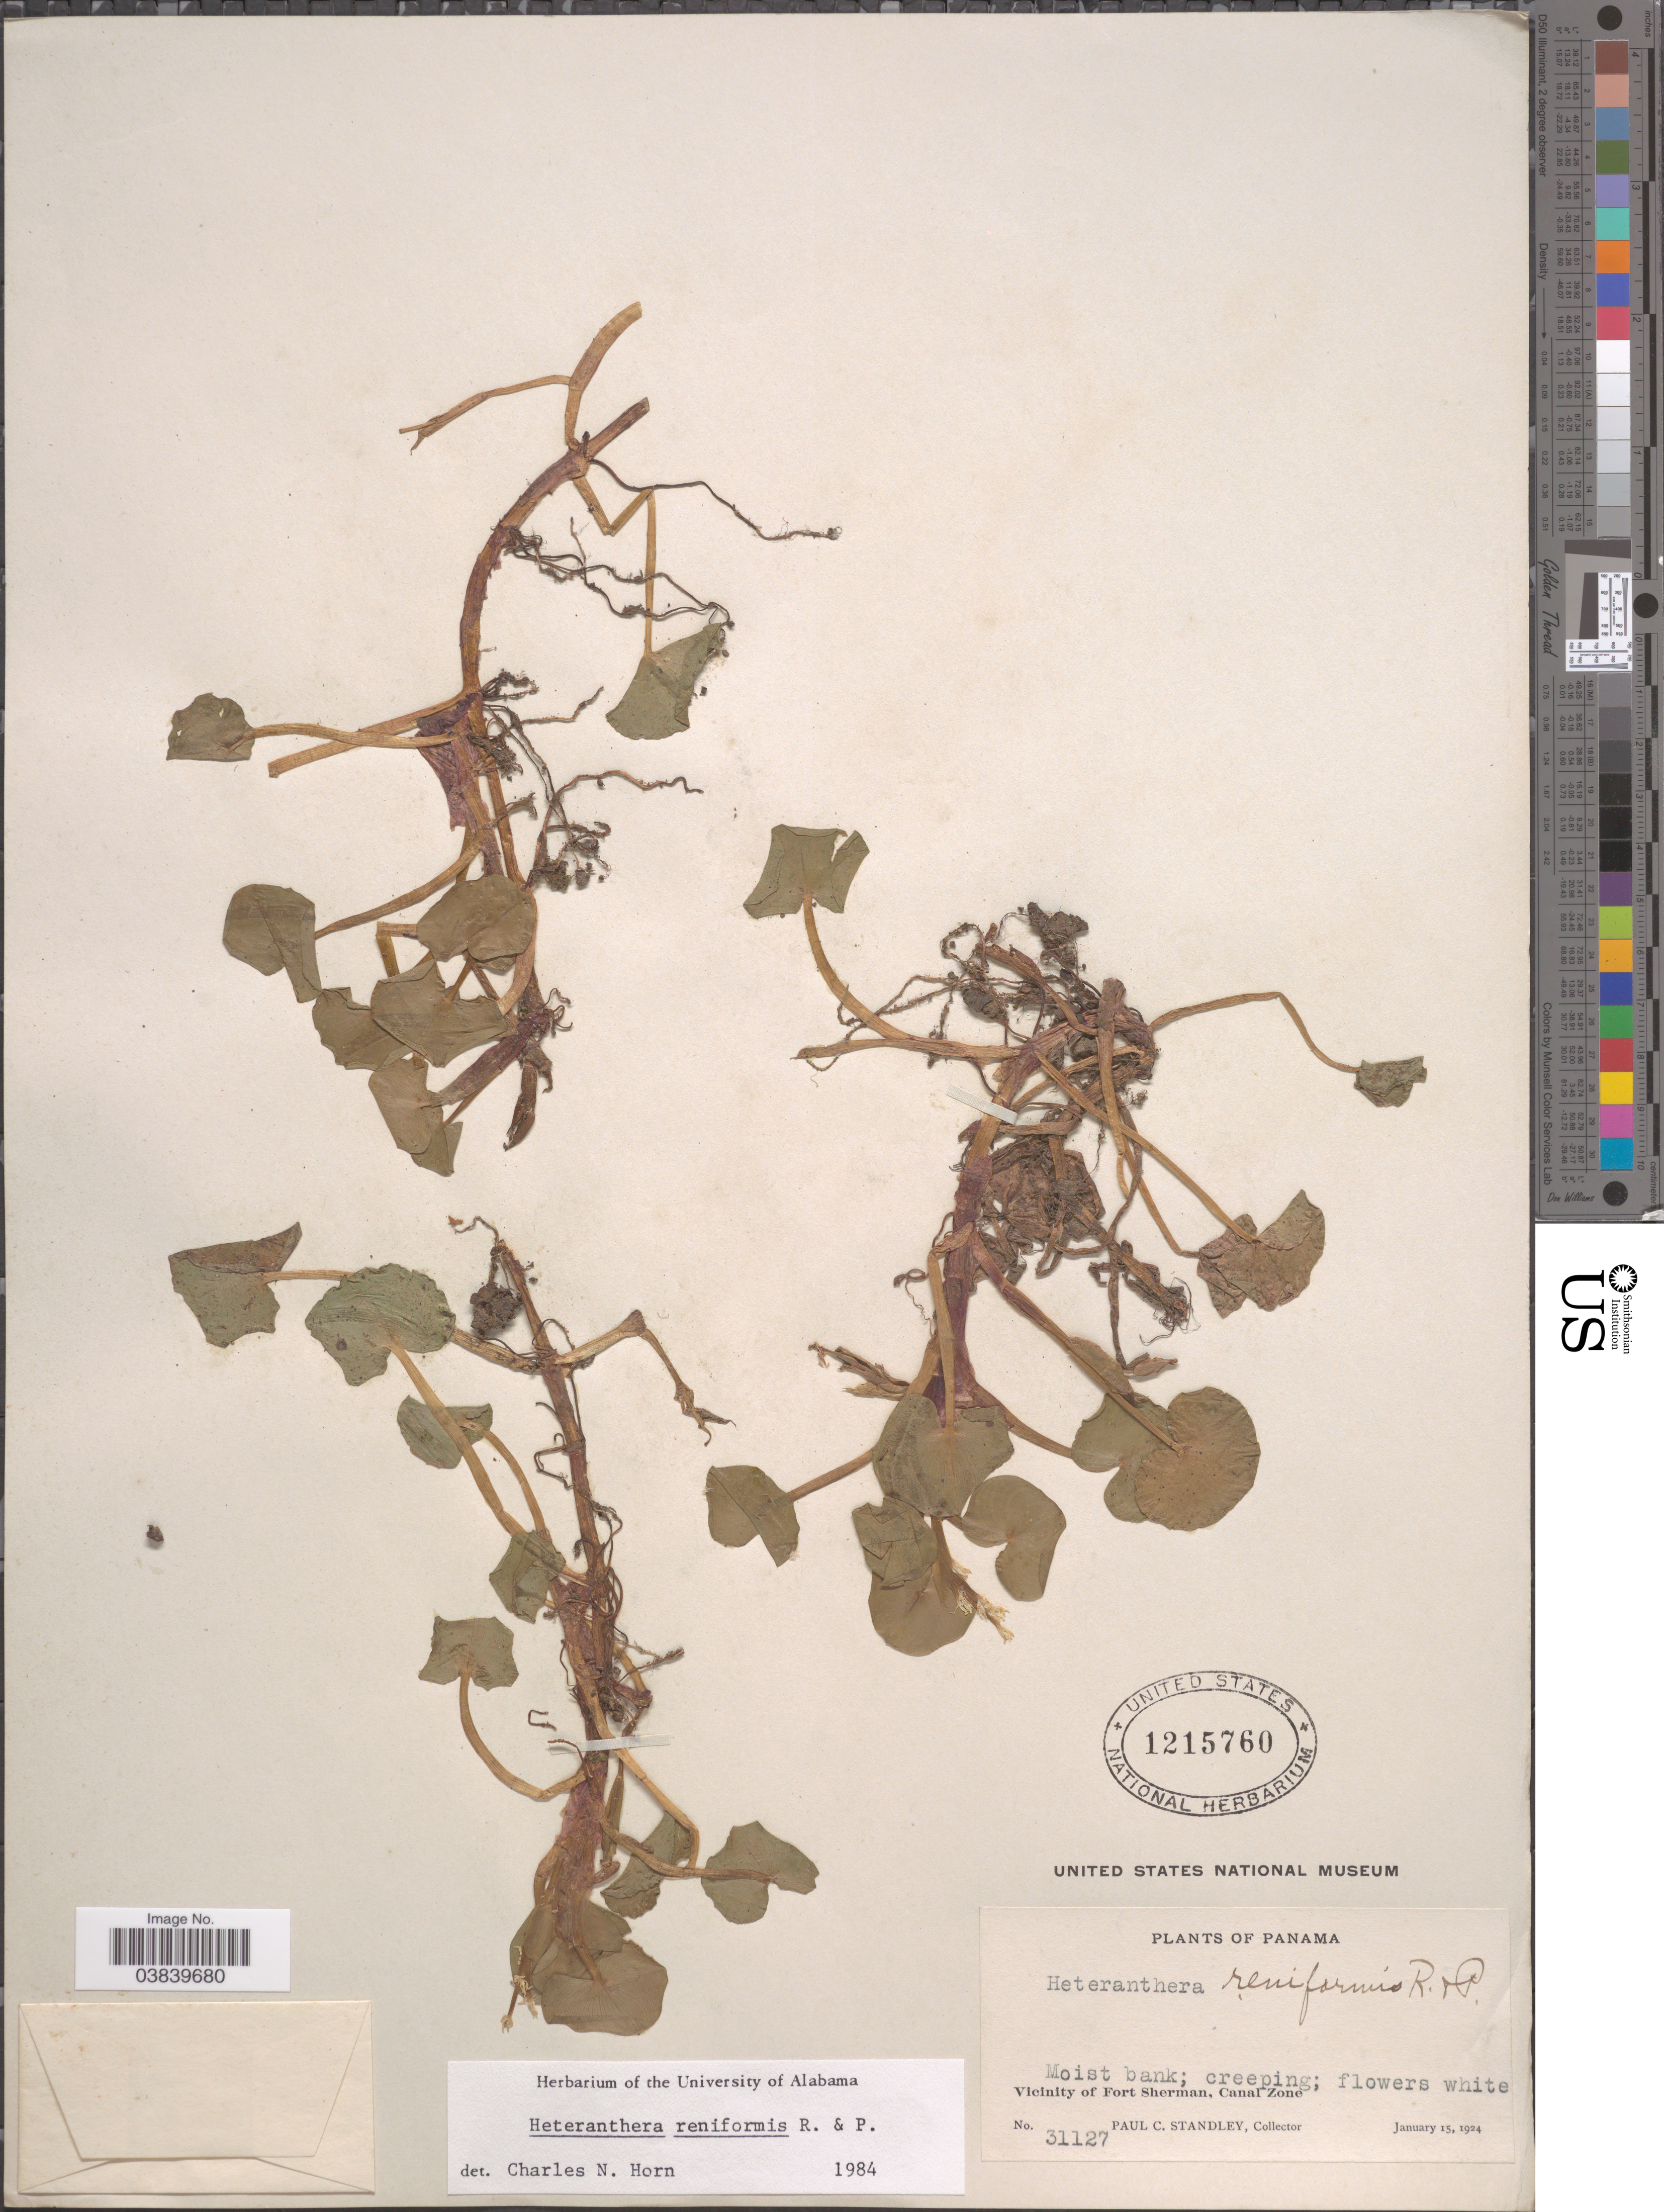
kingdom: Plantae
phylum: Tracheophyta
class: Liliopsida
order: Commelinales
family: Pontederiaceae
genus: Heteranthera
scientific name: Heteranthera reniformis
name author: Ruiz & Pav.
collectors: P. C. Standley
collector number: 31127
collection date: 1924-01-15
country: Panama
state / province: Colón / Panamá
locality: Vicinity of Fort Sherman, Canal Zone.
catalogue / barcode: US 1215760